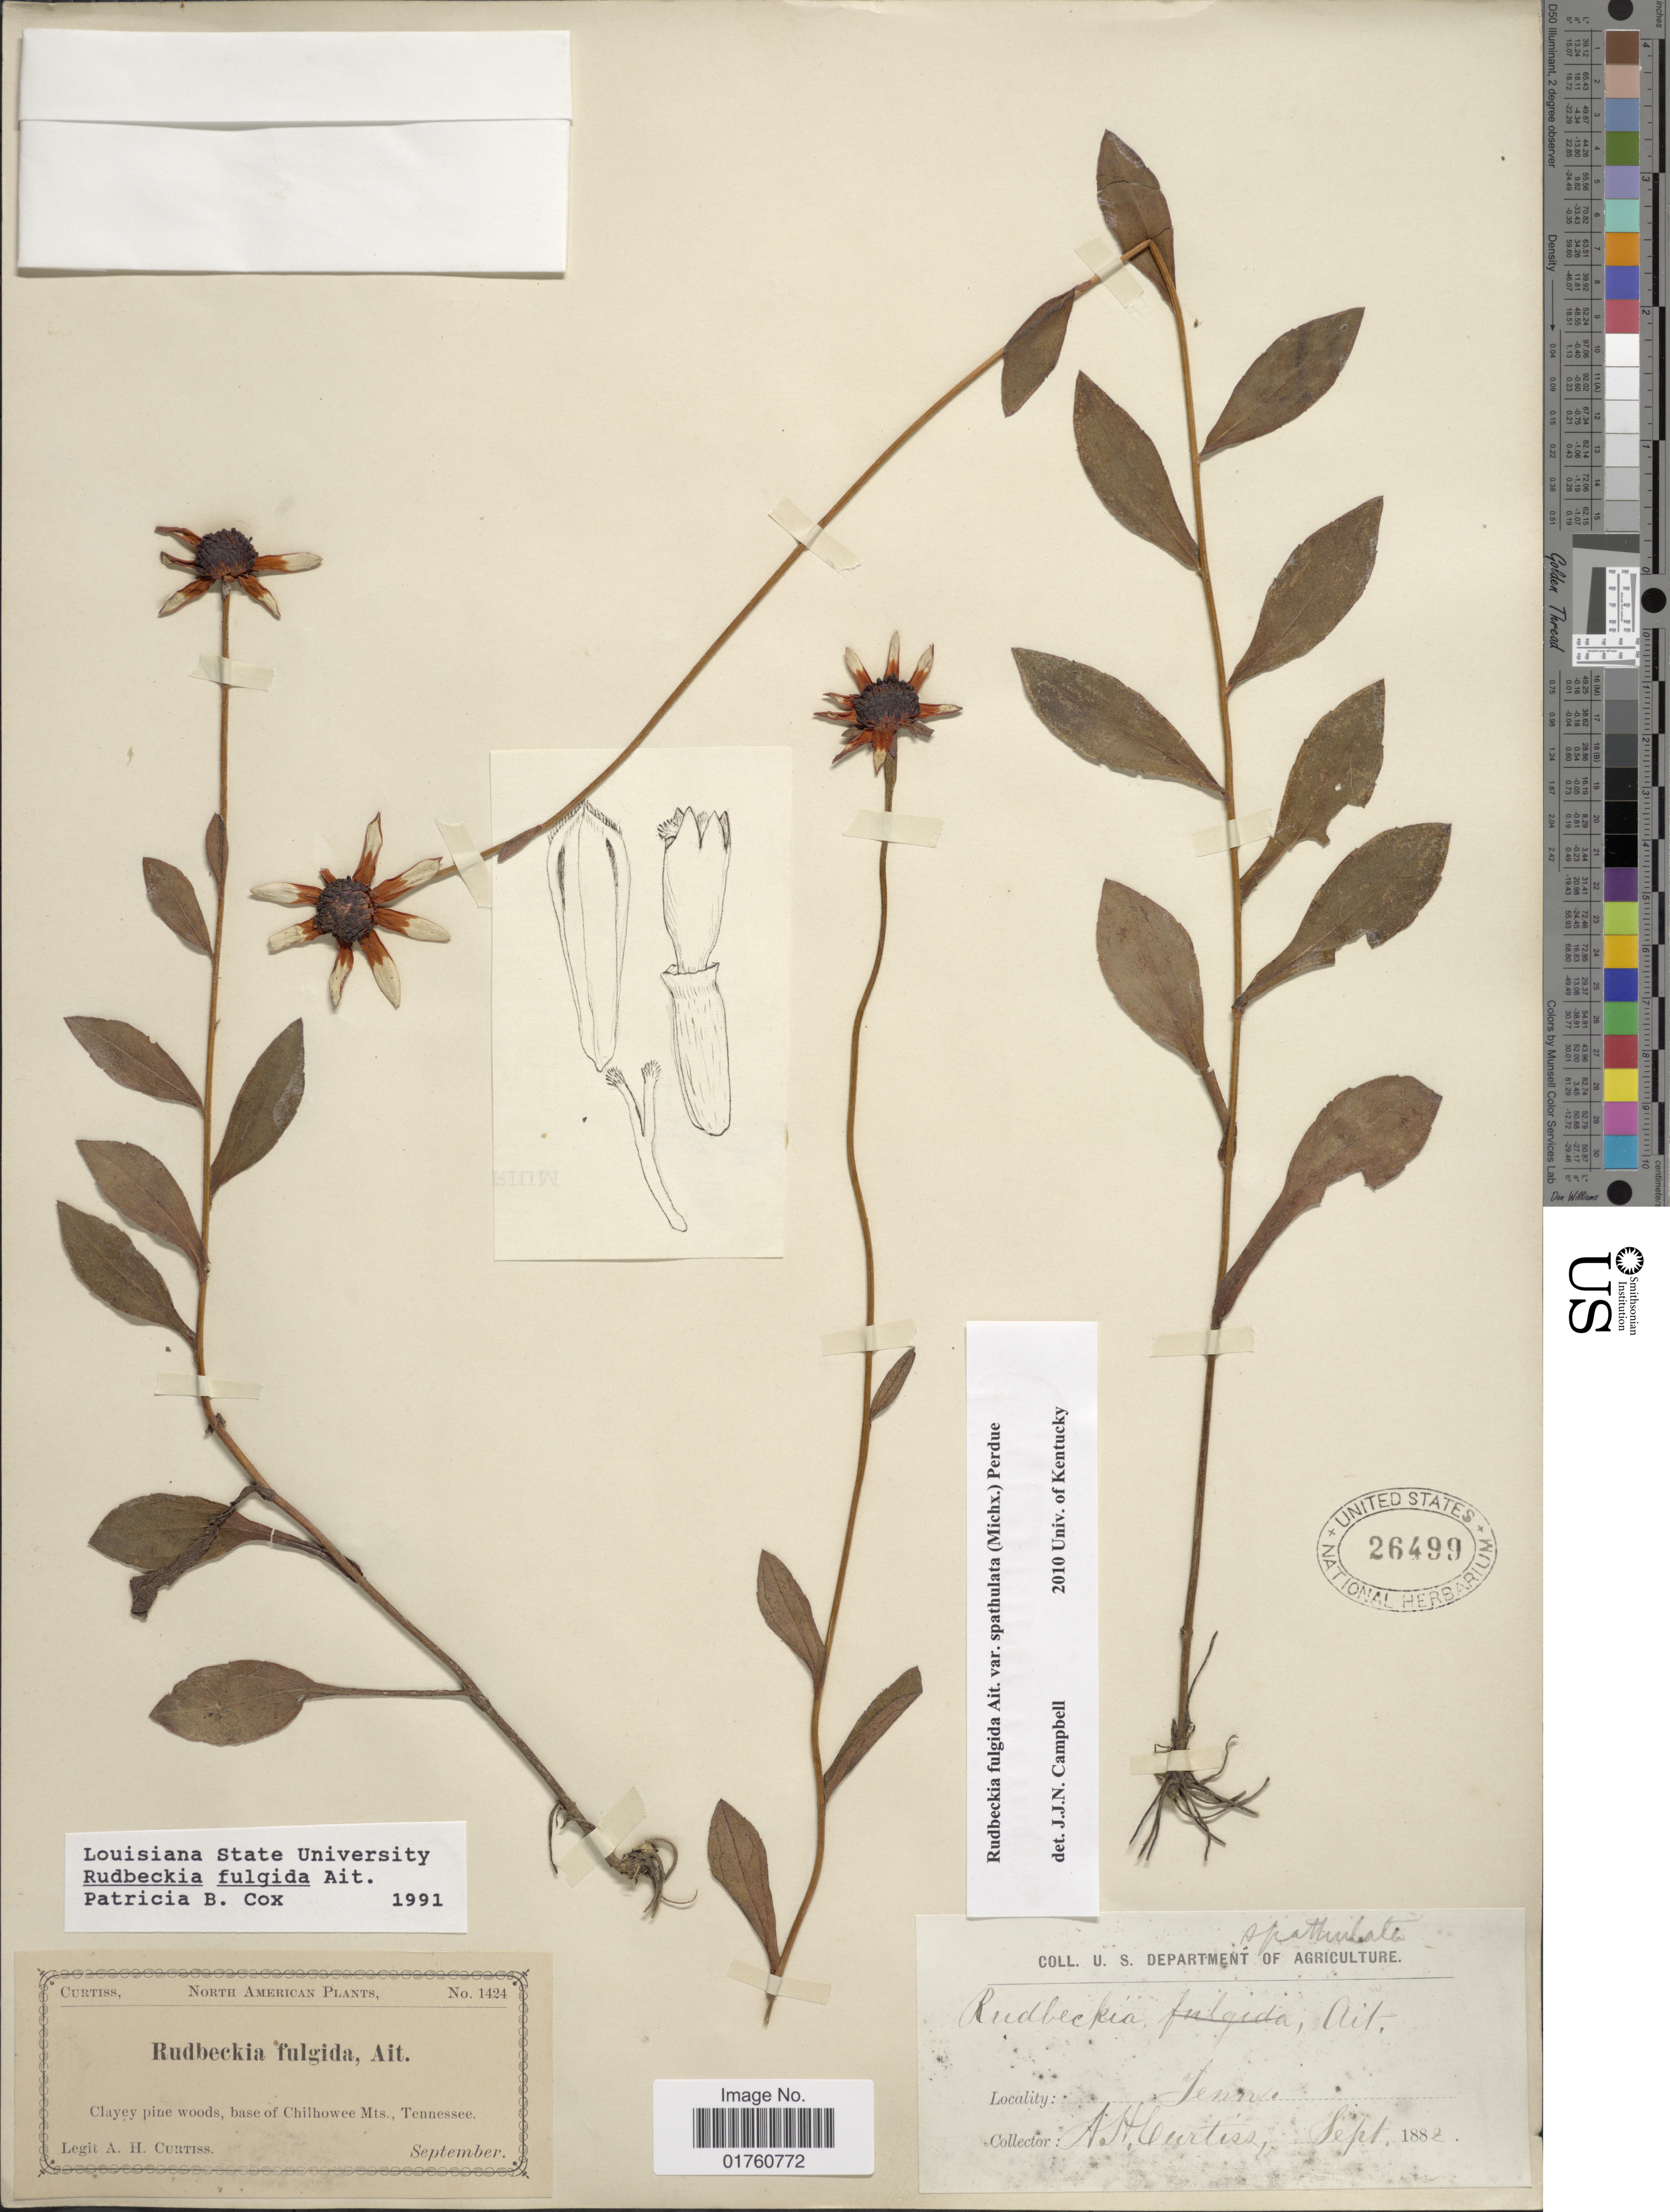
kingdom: Plantae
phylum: Tracheophyta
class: Magnoliopsida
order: Asterales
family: Asteraceae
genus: Rudbeckia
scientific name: Rudbeckia fulgida var. fulgida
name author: Aiton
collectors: A. H. Curtiss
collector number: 1424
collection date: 1882-09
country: United States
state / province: Tennessee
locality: Clayey pine woods, base of Chilhowee Mts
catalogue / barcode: US 26499